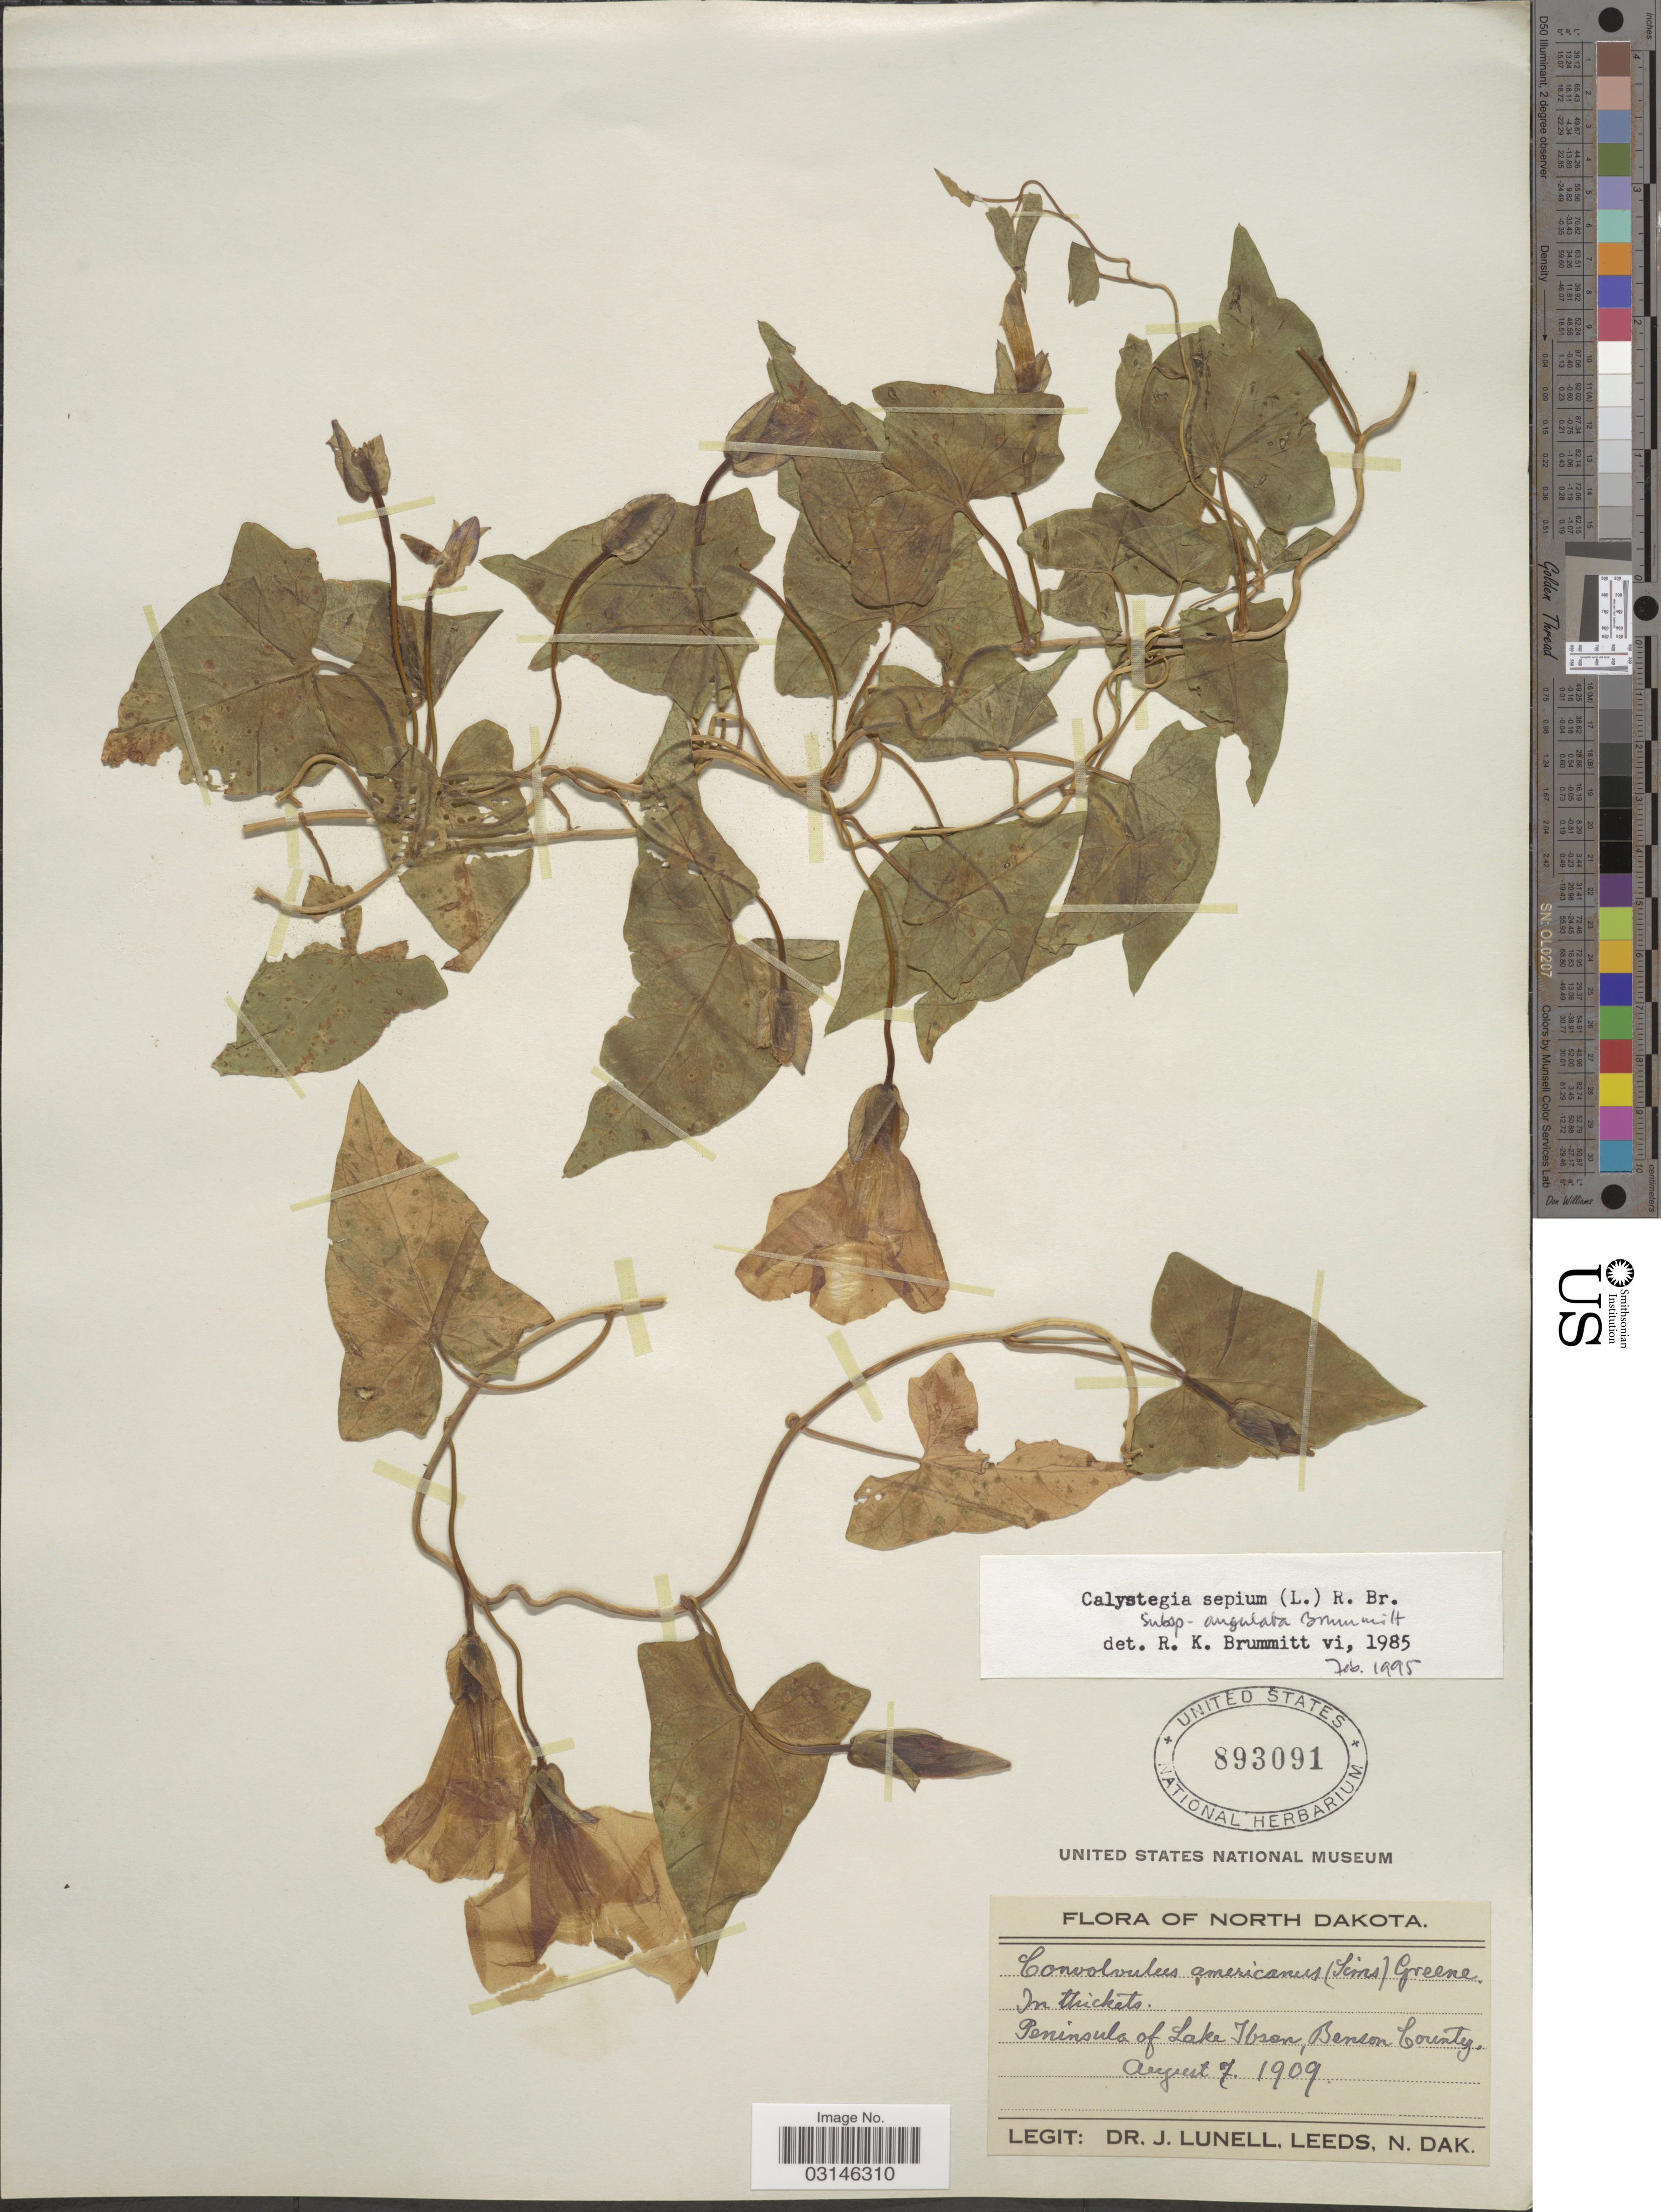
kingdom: Plantae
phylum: Tracheophyta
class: Magnoliopsida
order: Solanales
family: Convolvulaceae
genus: Calystegia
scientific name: Calystegia sepium subsp. angulata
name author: Brummitt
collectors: J. Lunell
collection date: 1909-08-07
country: United States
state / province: North Dakota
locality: Peninsula of Lake Ibsen, Benson County.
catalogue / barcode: US 893091